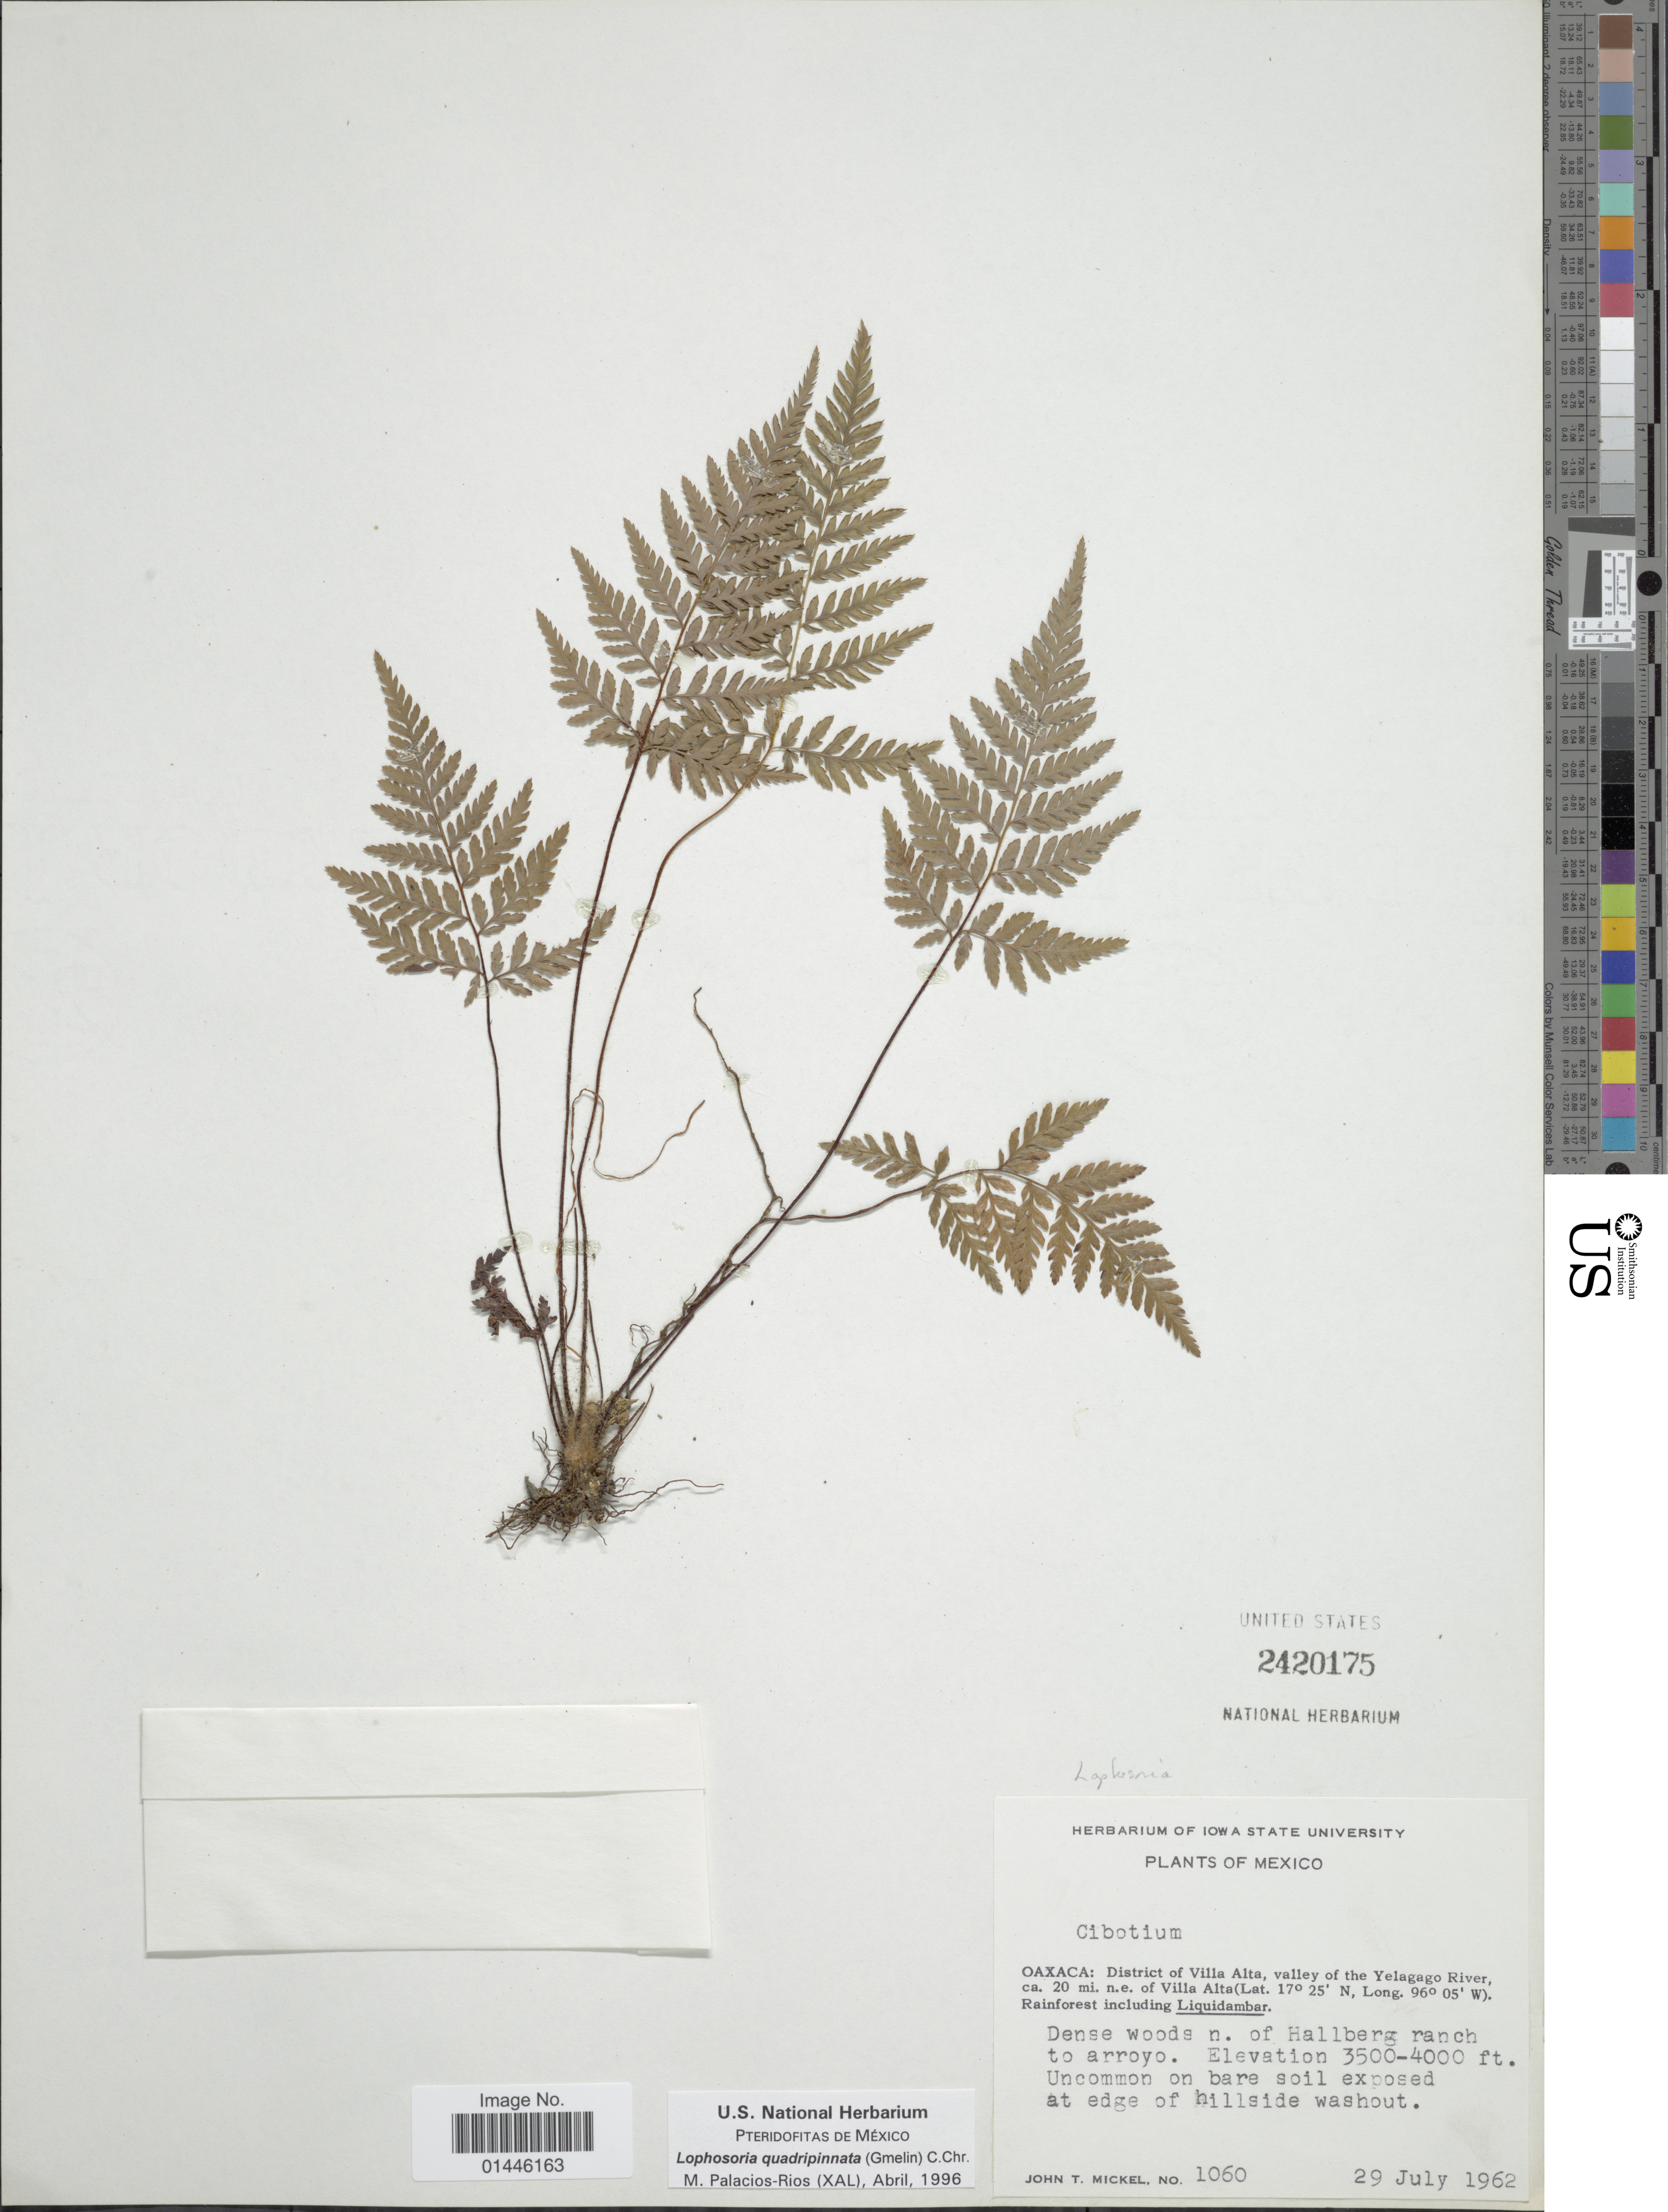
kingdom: Plantae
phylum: Tracheophyta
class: Polypodiopsida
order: Cyatheales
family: Dicksoniaceae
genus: Lophosoria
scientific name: Lophosoria quadripinnata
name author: (J.F. Gmel.) C. Chr.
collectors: J. T. Mickel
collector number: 1060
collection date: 1962-07-29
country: Mexico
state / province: Oaxaca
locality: District of Villa Alta, valley of the Yelegago River, ca. 20 mi. n.e. of Villa Alta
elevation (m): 1067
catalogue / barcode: US 2420175